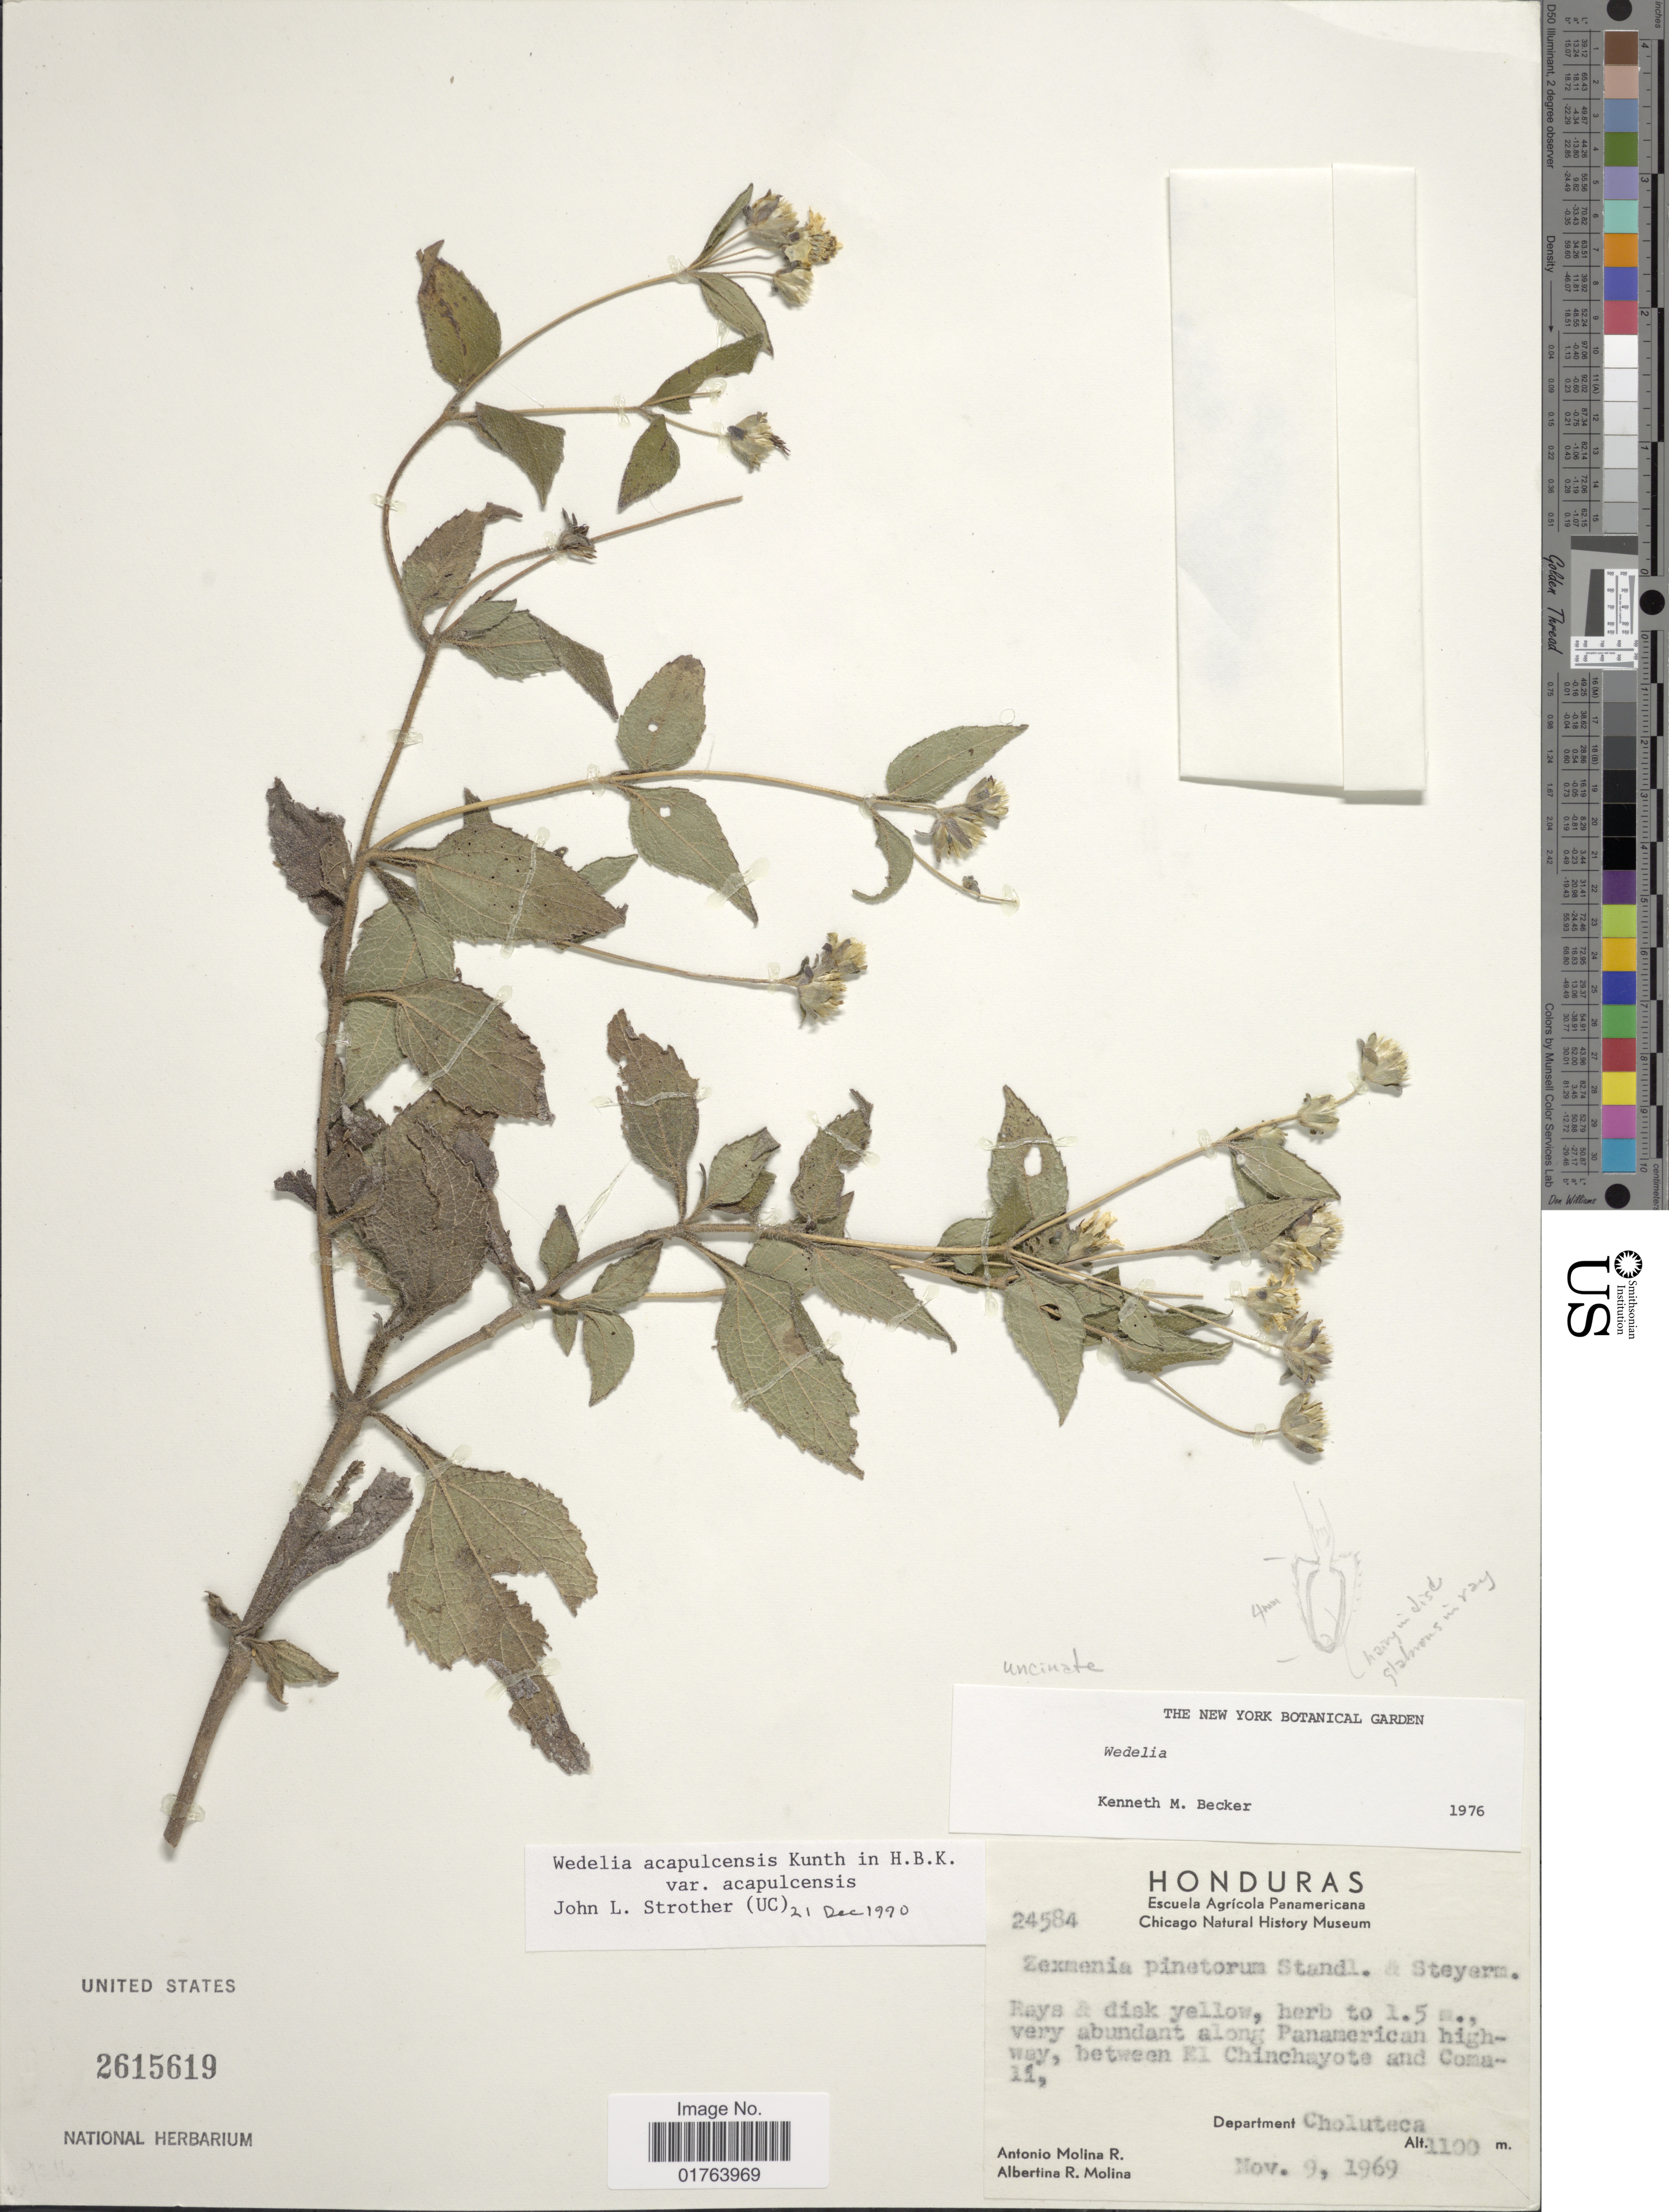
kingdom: Plantae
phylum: Tracheophyta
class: Magnoliopsida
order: Asterales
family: Asteraceae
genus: Wedelia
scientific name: Wedelia acapulcensis var. acapulcensis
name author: Kunth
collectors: A. Molina R. & A. R. Molina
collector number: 24584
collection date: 1969-11-09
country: Honduras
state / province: Choluteca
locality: Along Panamerican highway, between El Chichayota and Comali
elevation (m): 1100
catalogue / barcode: US 2615619